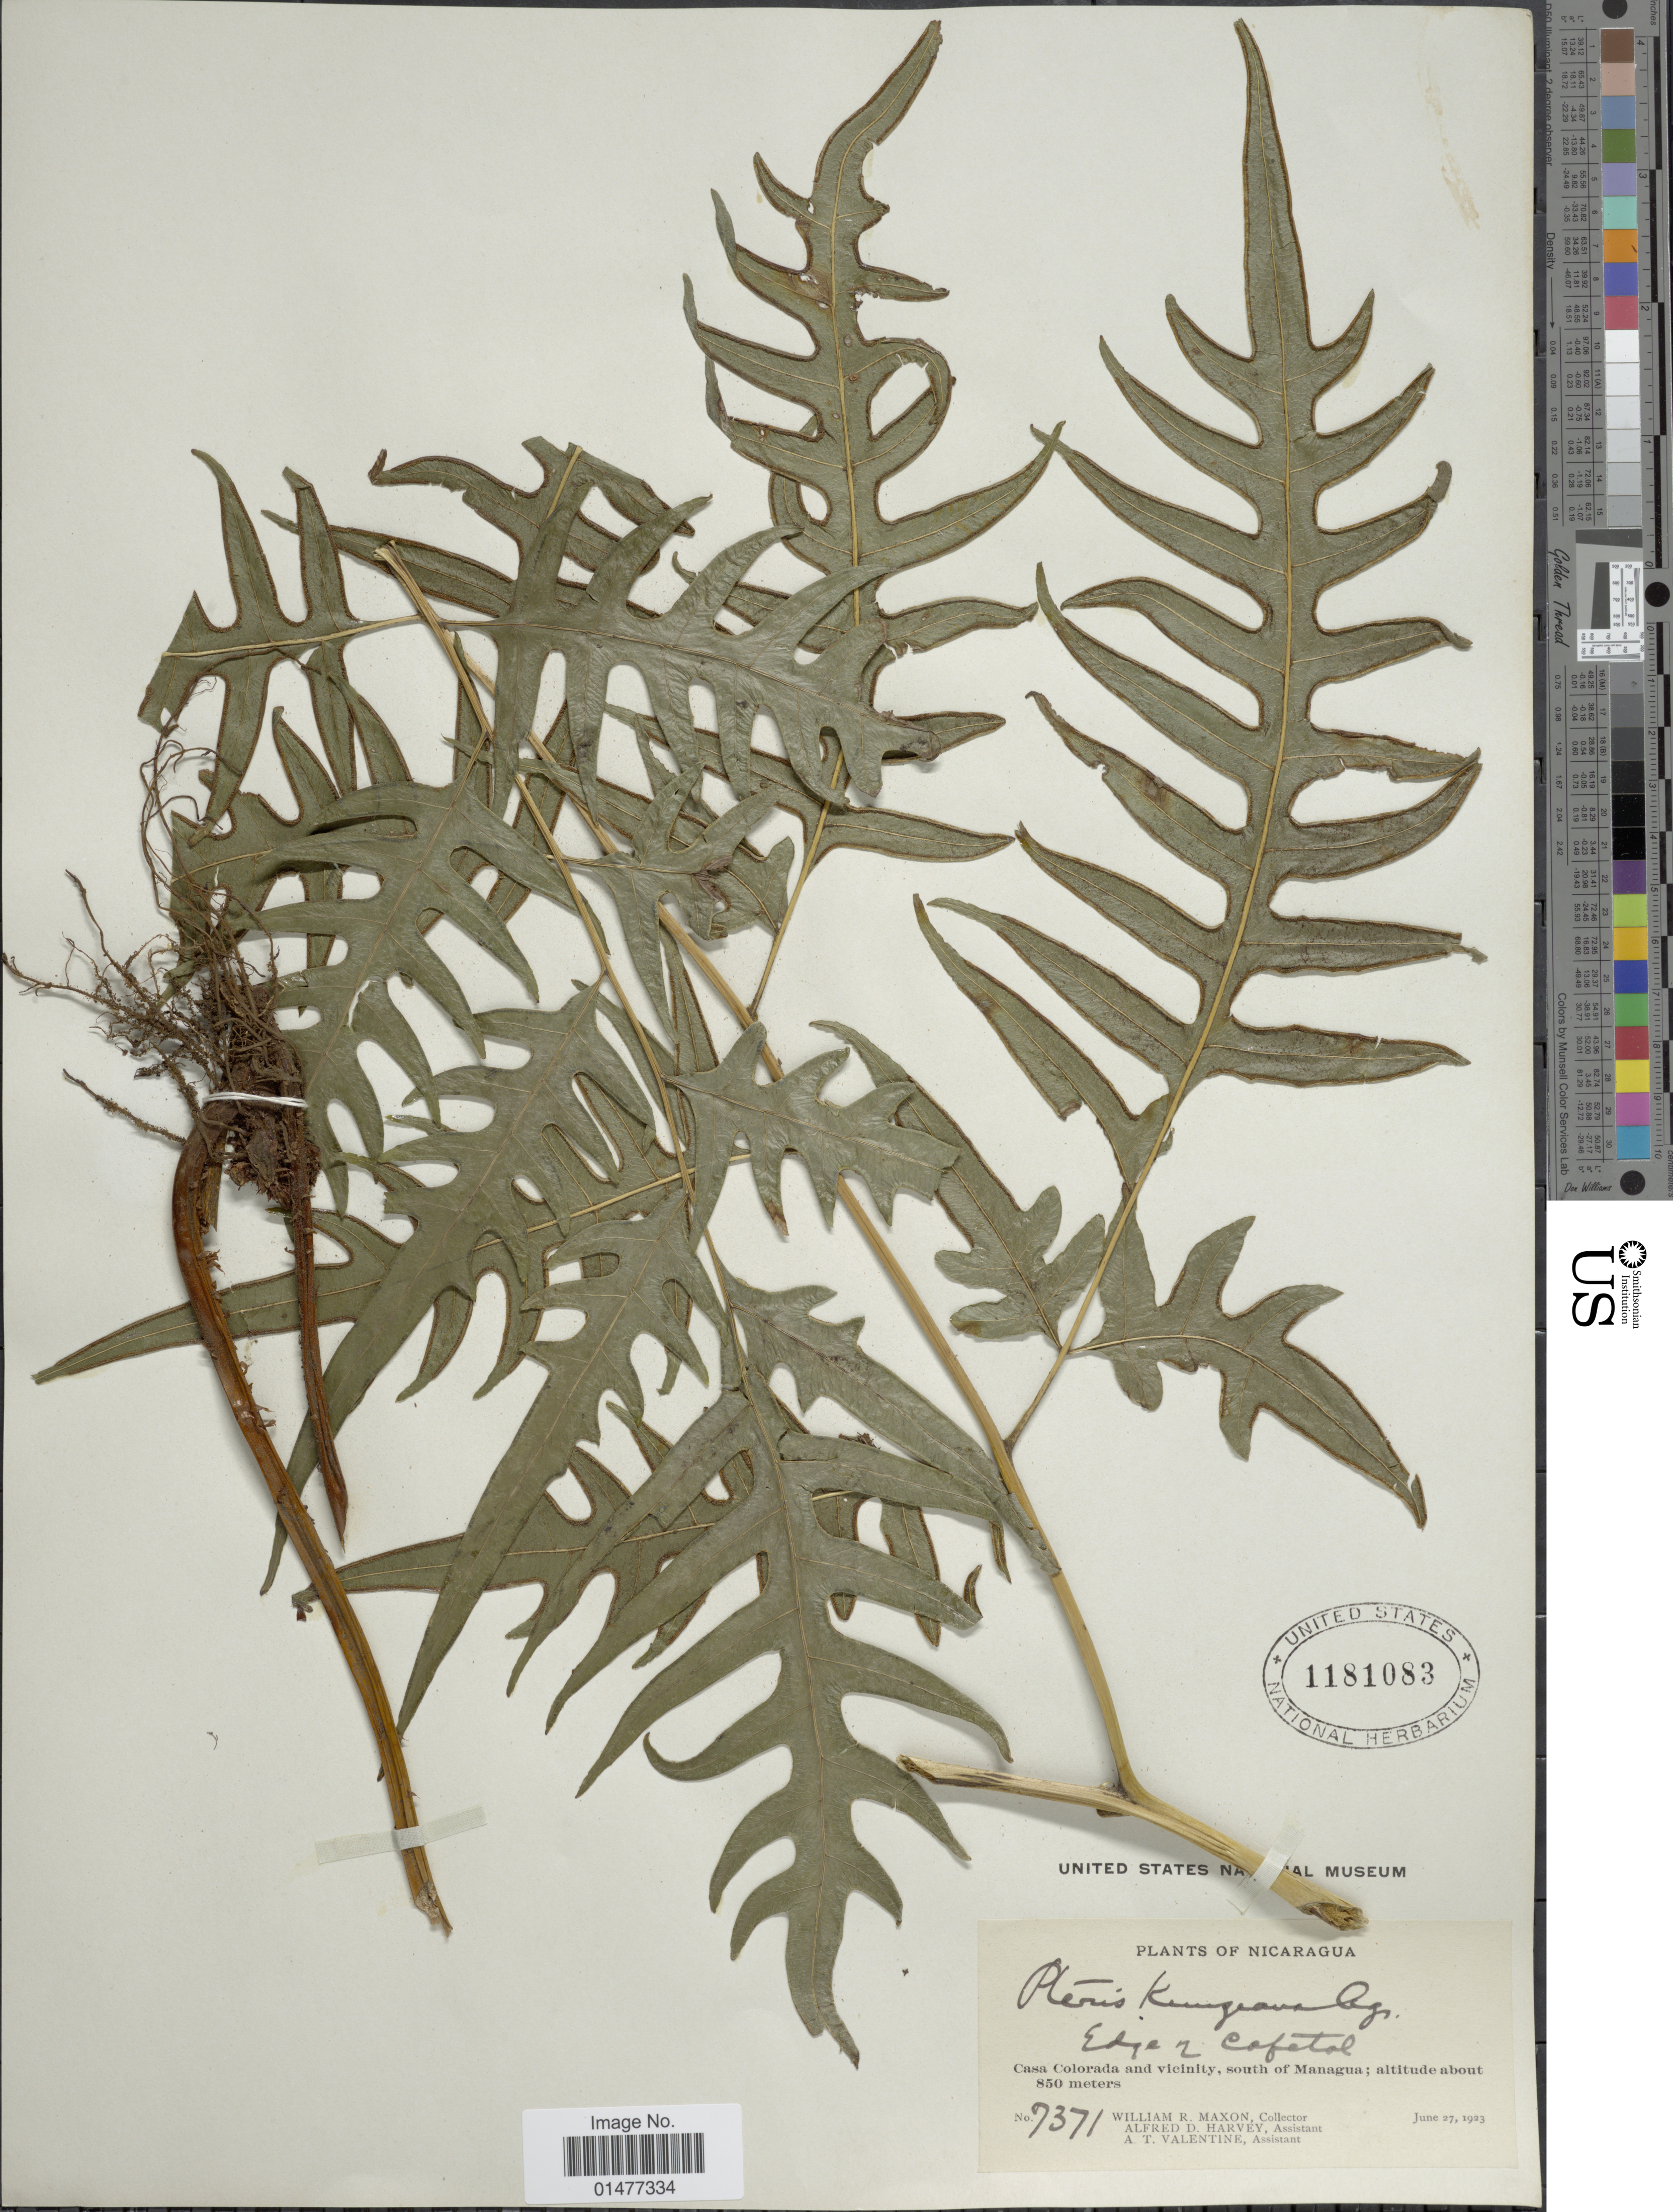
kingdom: Plantae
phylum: Tracheophyta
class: Polypodiopsida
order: Polypodiales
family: Pteridaceae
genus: Pteris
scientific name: Pteris altissima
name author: Poir.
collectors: W. R. Maxon, A. D. Harvey & A. Valentine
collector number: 7371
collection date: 1923-06-27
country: Nicaragua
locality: Plants of Nicaragua, Casa Colorada and vicinity, south of Managua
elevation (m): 850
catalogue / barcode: US 1181083